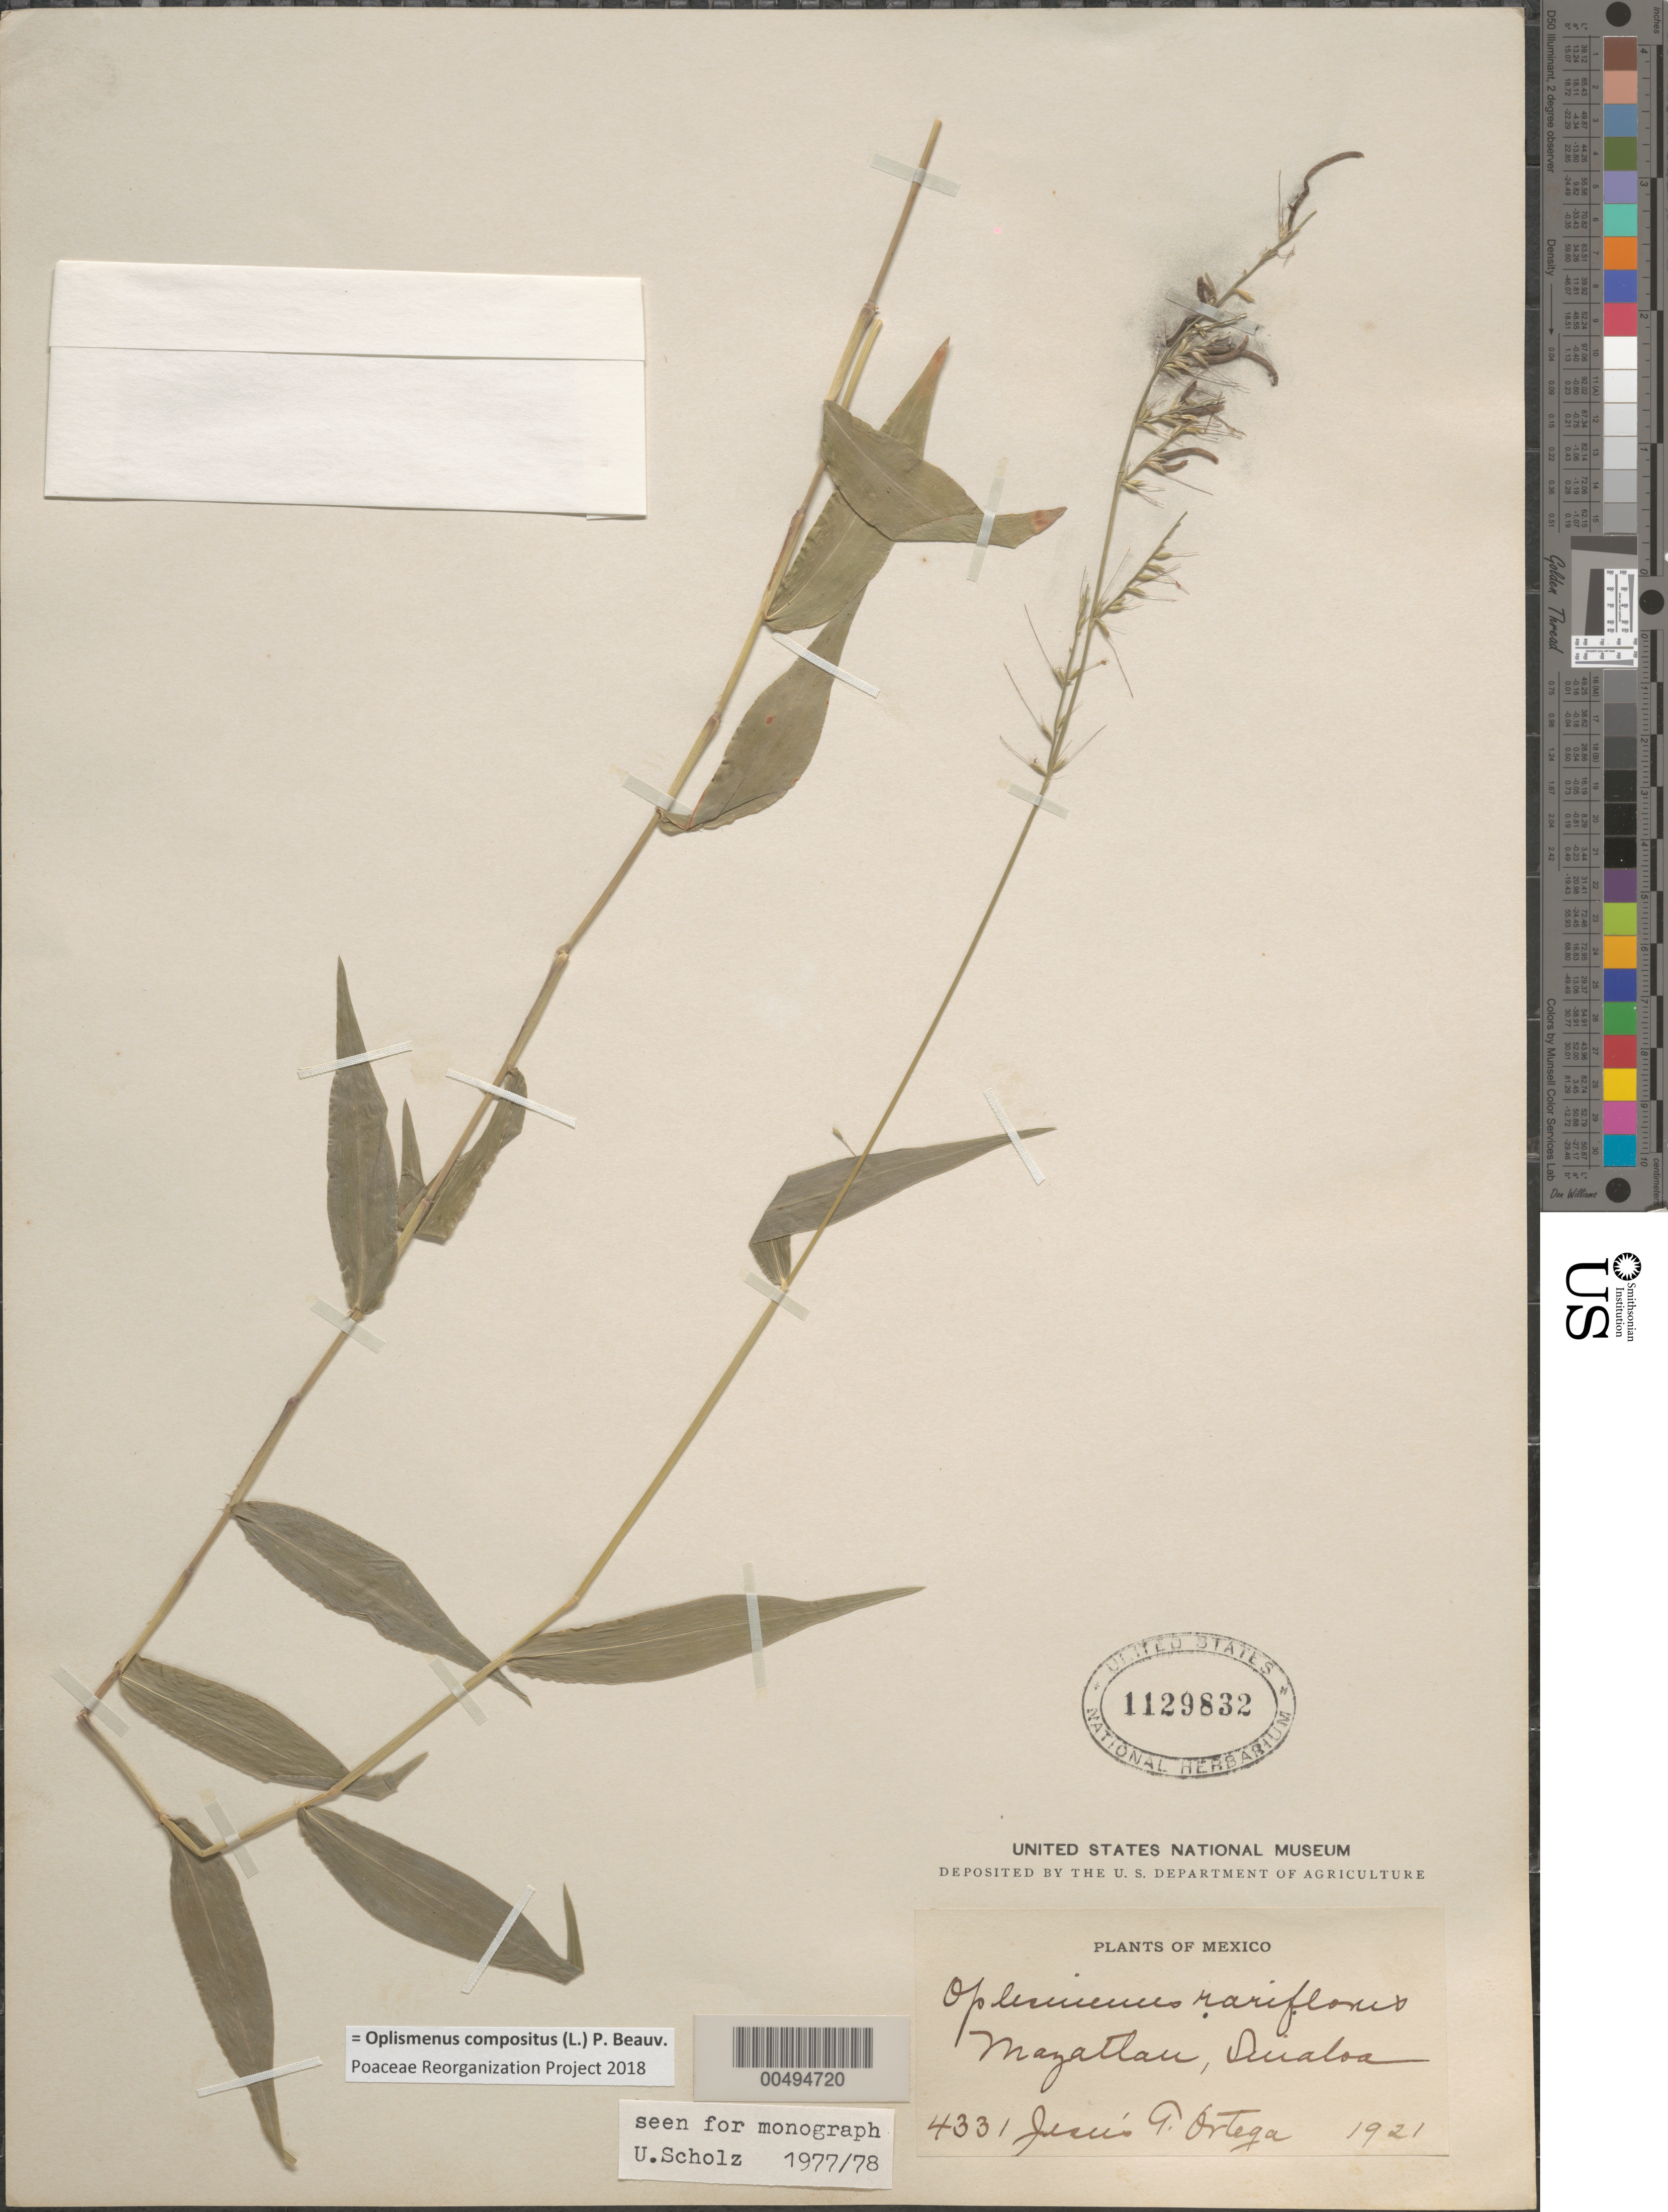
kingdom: Plantae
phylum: Tracheophyta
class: Liliopsida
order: Poales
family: Poaceae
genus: Oplismenus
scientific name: Oplismenus compositus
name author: (L.) P. Beauv.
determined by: Poaceae Reorganization Project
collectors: J. Ortega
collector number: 4331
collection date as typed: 1921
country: Mexico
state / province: Sinaloa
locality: Mazatlan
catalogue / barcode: US 1129832